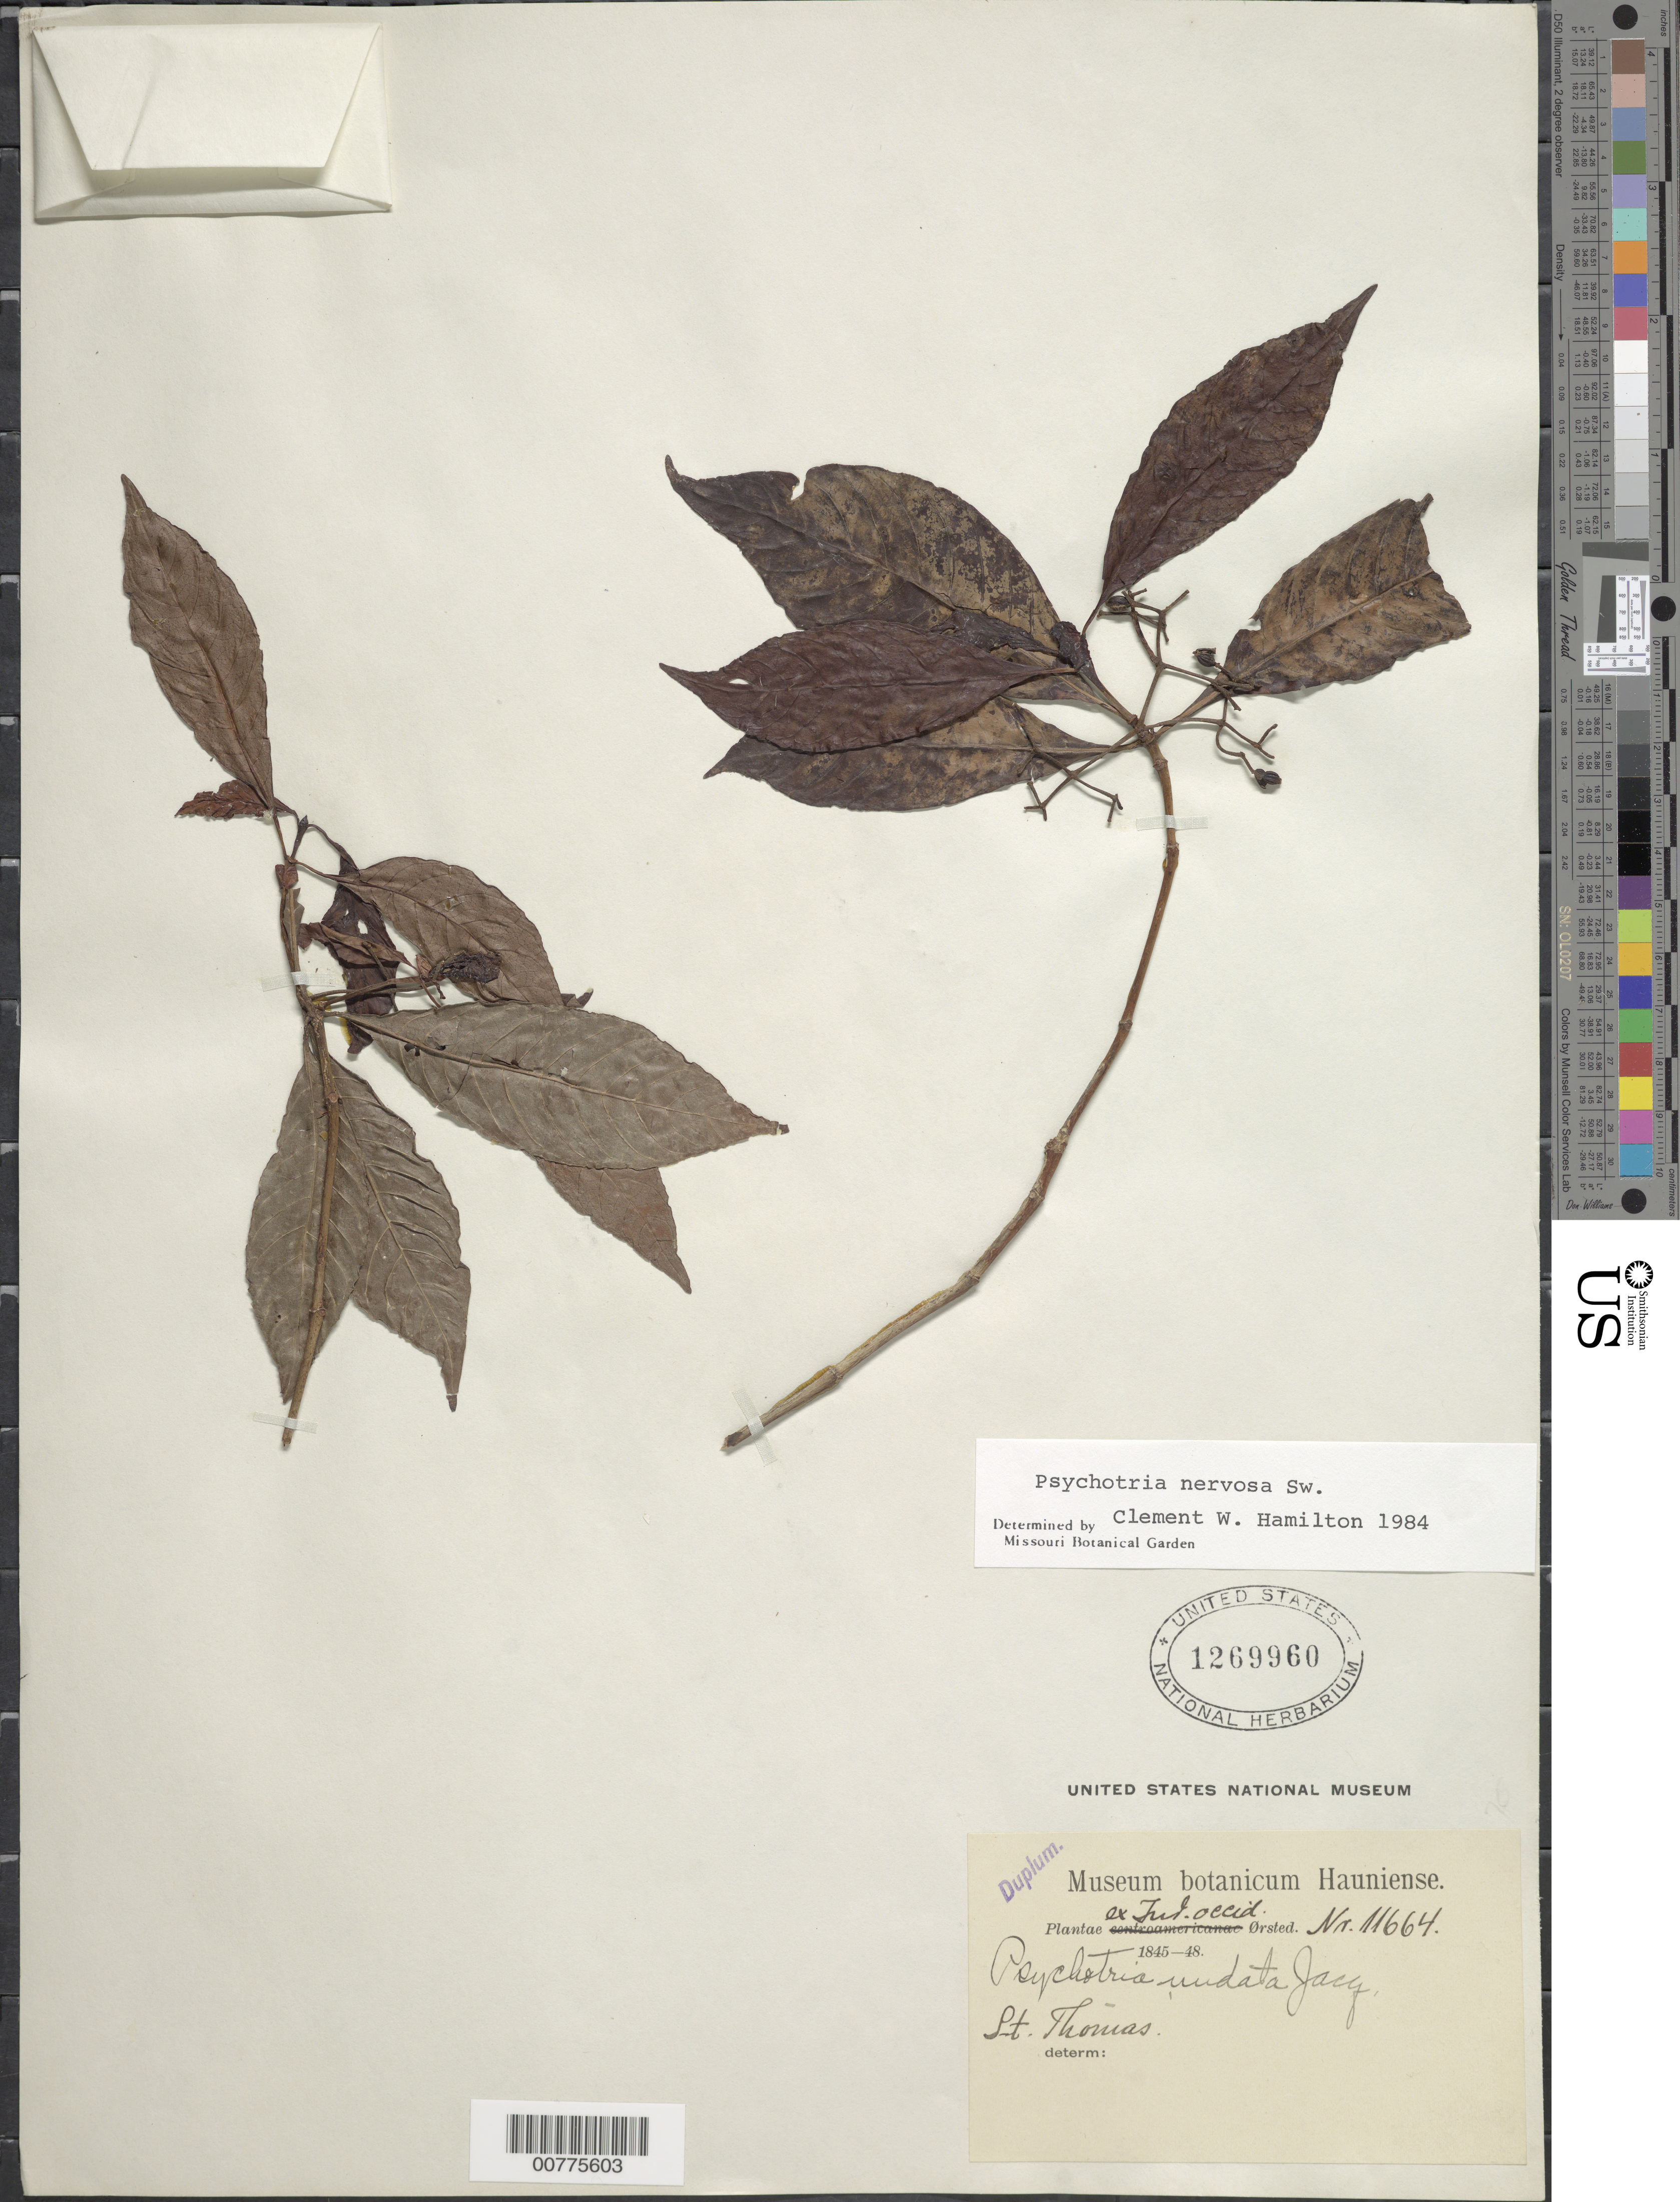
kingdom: Plantae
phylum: Tracheophyta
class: Magnoliopsida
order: Gentianales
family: Rubiaceae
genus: Psychotria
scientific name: Psychotria nervosa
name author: Sw.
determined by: Hamilton, C. W.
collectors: A. S. Oersted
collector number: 11664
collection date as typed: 1845 to -- --- 1848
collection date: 1845/1848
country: U.S. Virgin Islands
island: St. Thomas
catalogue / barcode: US 1269960